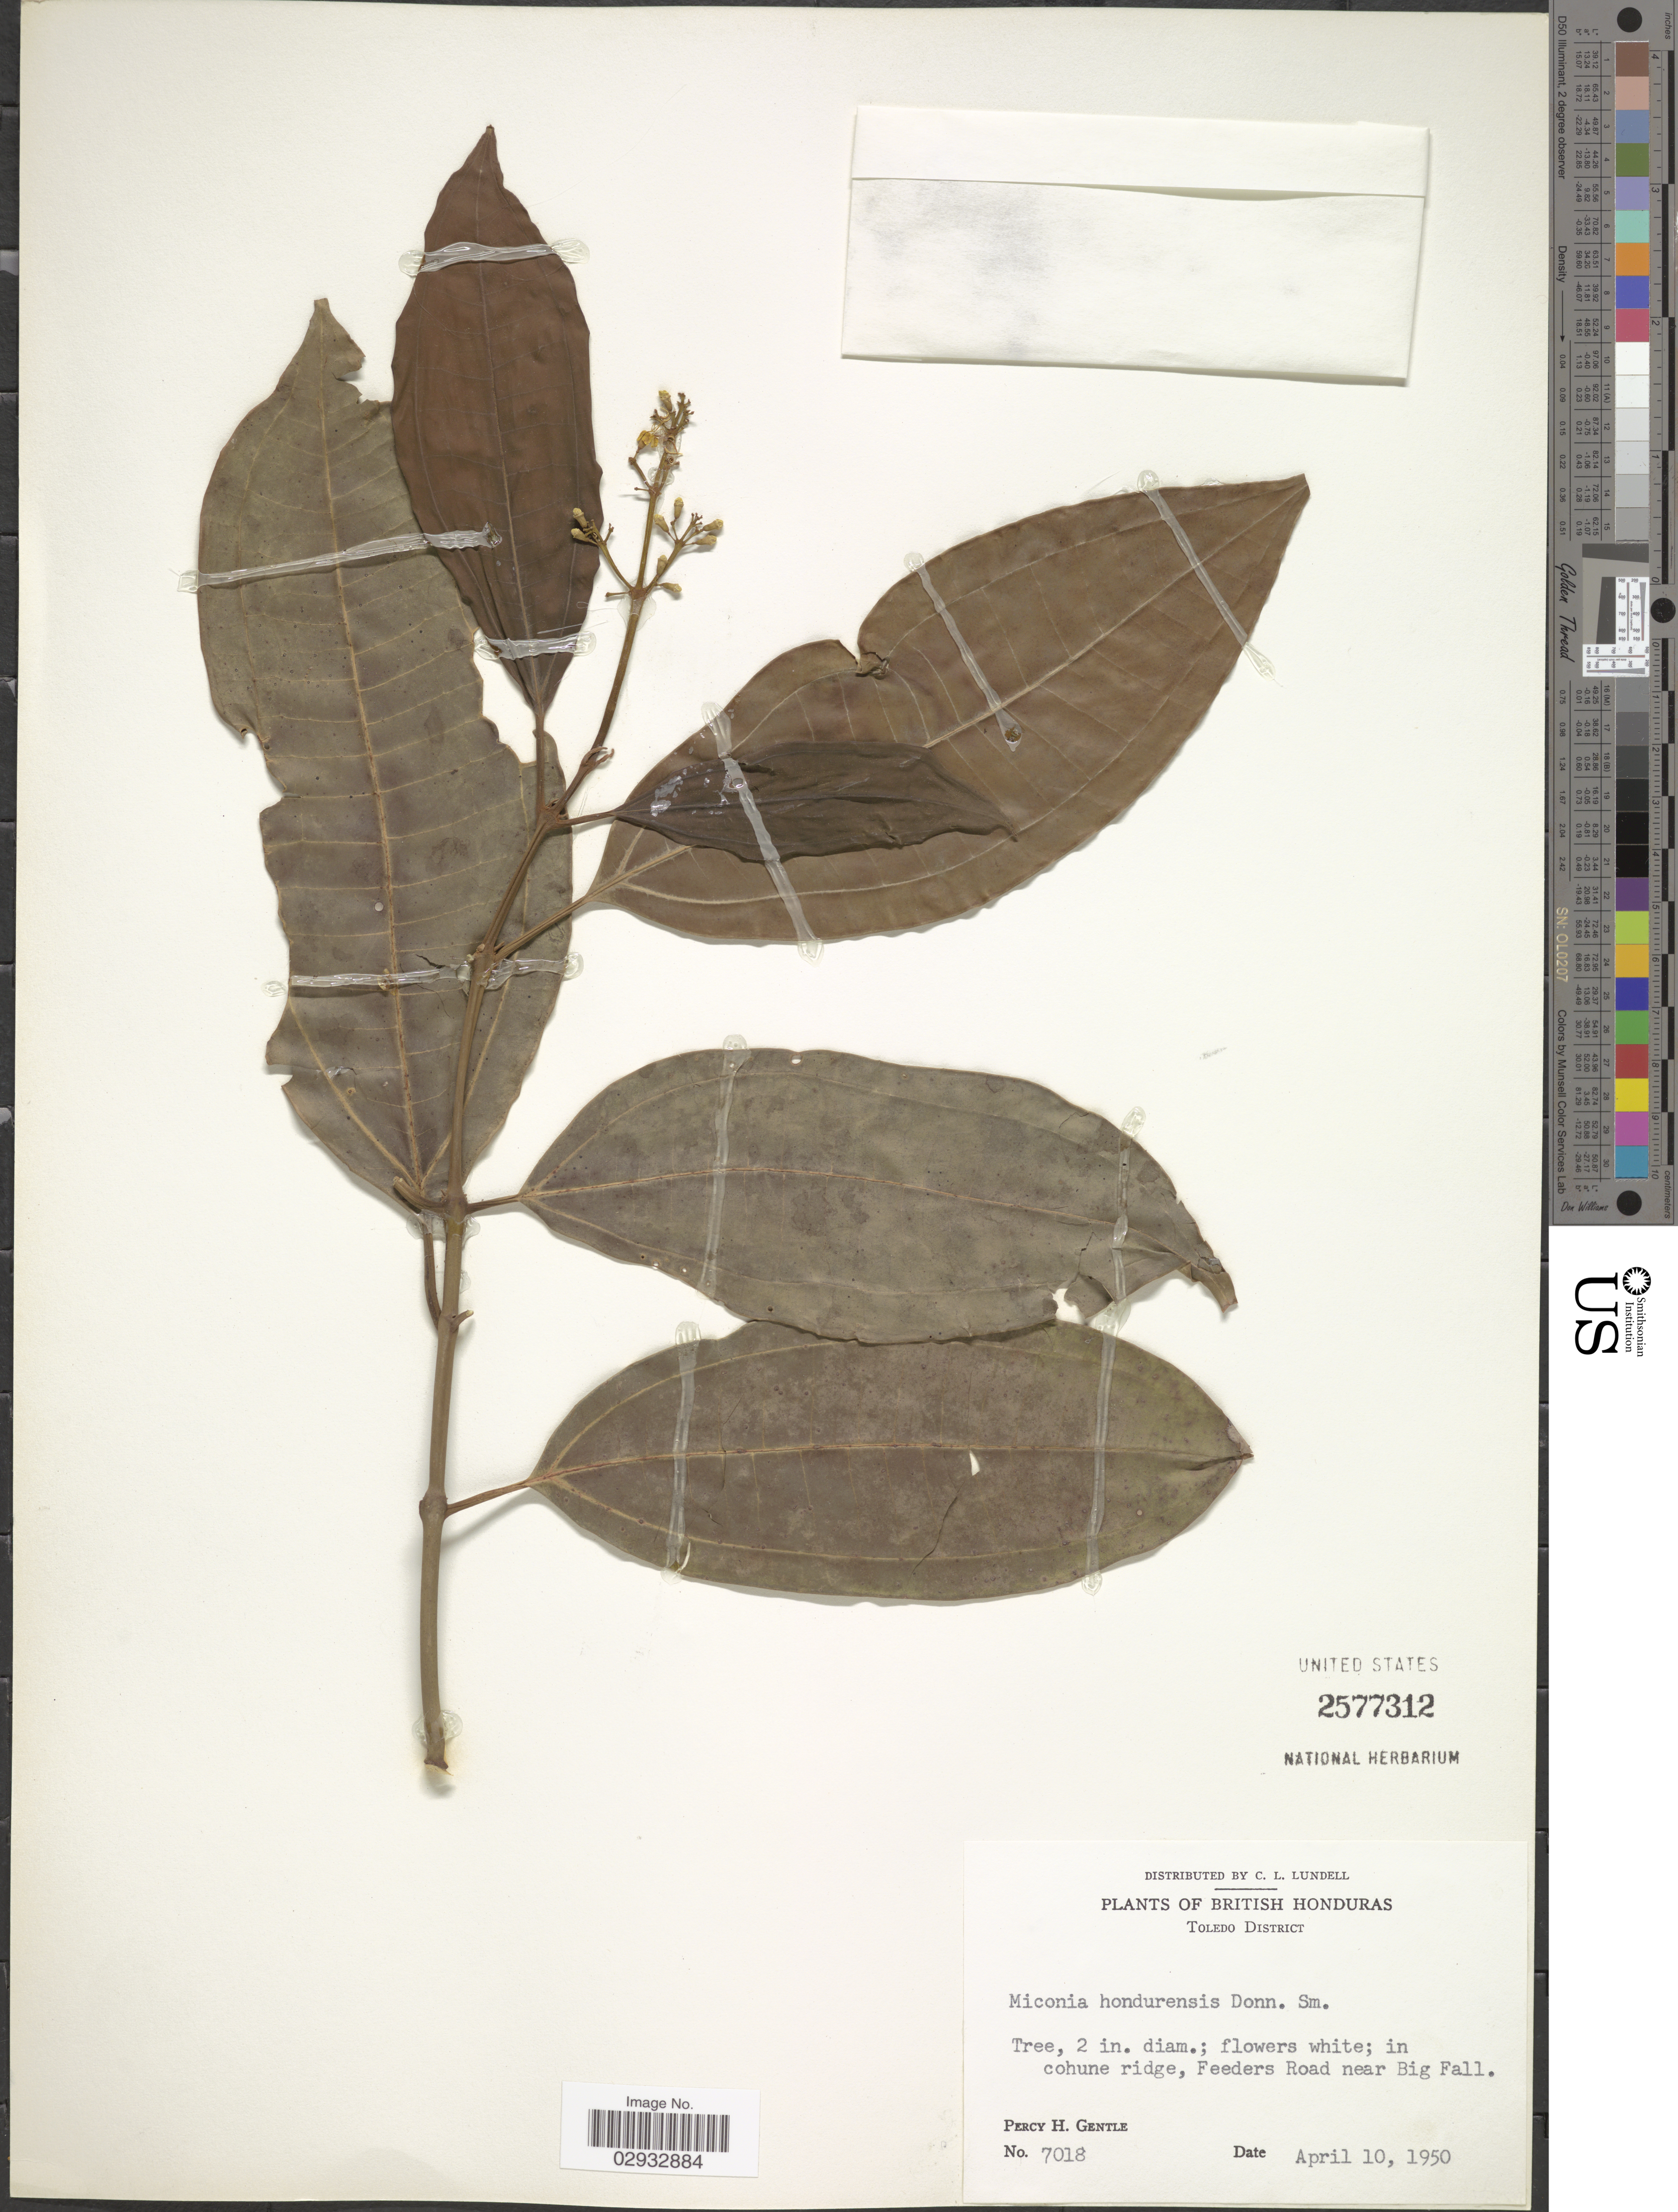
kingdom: Plantae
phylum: Tracheophyta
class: Magnoliopsida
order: Myrtales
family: Melastomataceae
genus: Miconia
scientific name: Miconia hondurensis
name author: Donn. Sm.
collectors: P. H. Gentle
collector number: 7018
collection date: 1950-04-10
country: Belize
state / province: Toledo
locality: British Honduras. Toledo District. In cohune ridge, Feeders Road near Big Fall.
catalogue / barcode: US 2577312